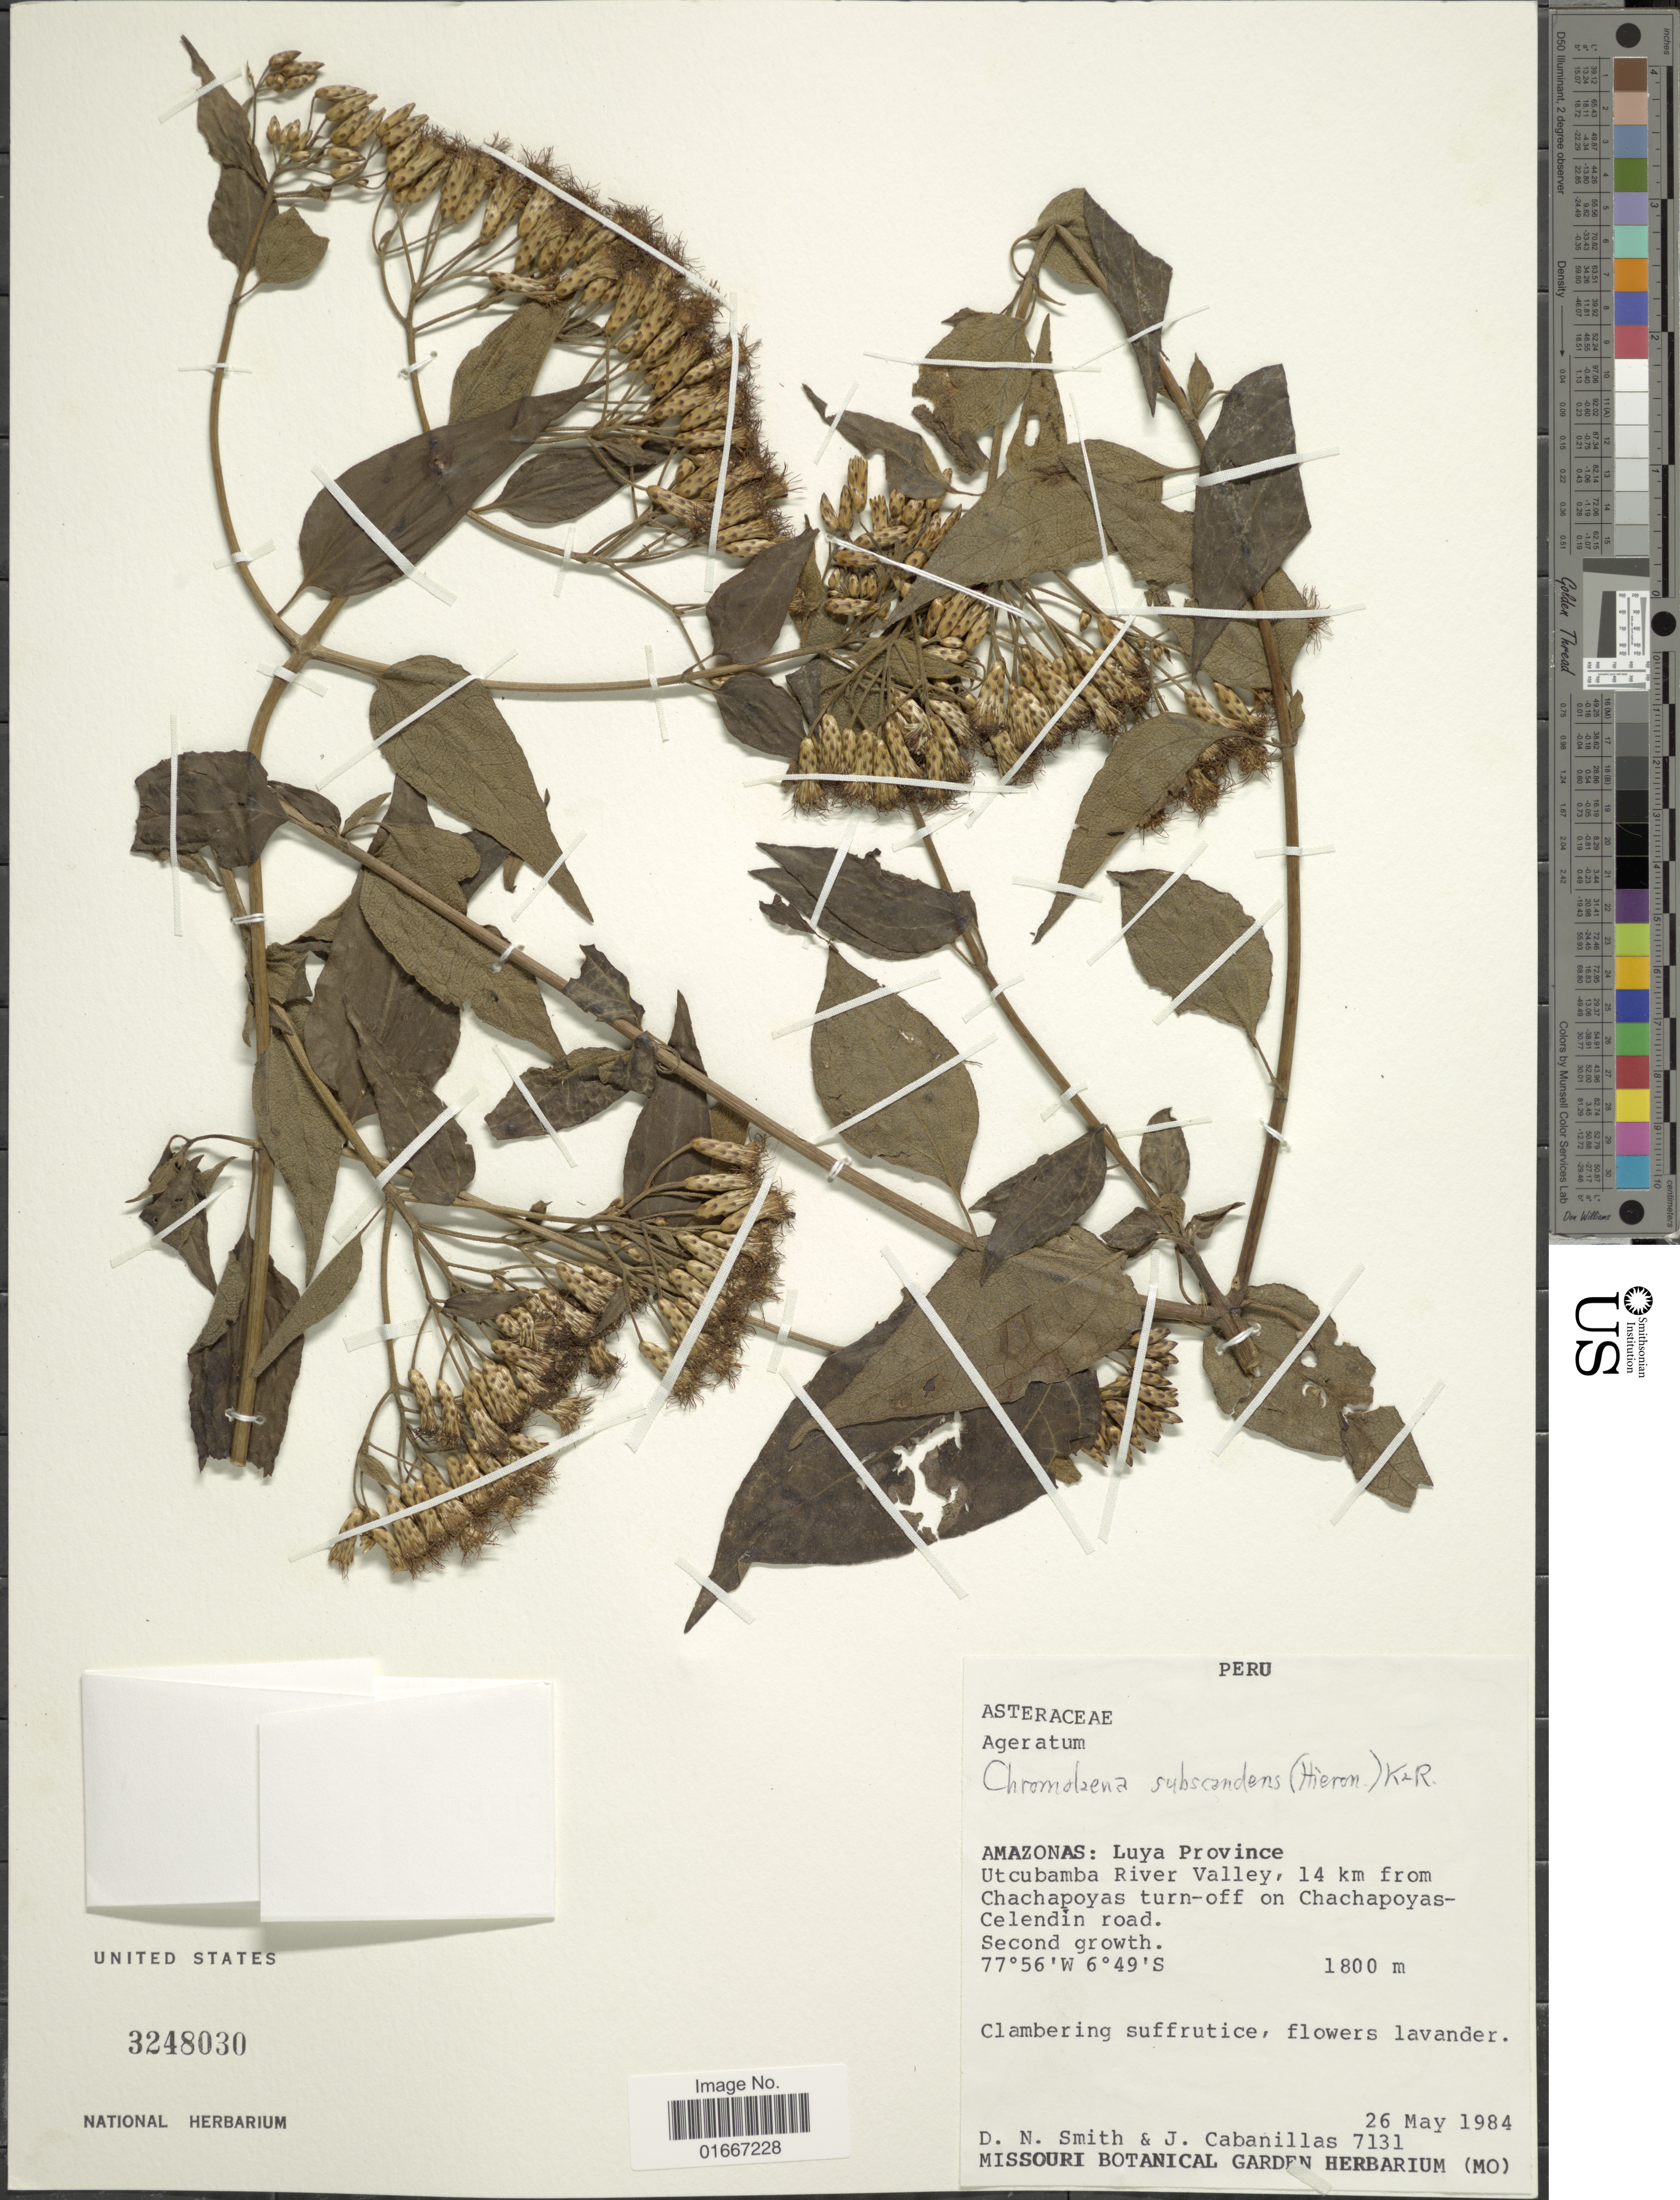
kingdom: Plantae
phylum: Tracheophyta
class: Magnoliopsida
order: Asterales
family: Asteraceae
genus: Chromolaena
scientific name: Chromolaena subscandens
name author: (Hieron.) R.M. King & H. Rob.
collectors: D. Smith & J. Cabanillas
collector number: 7131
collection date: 1984-05-26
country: Peru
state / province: Amazonas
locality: Luya Province, Utcubamba River Valley, 14 km from Chachapoyas turn off on Chachapoyas Celendin road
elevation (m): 1800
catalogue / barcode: US 3248030